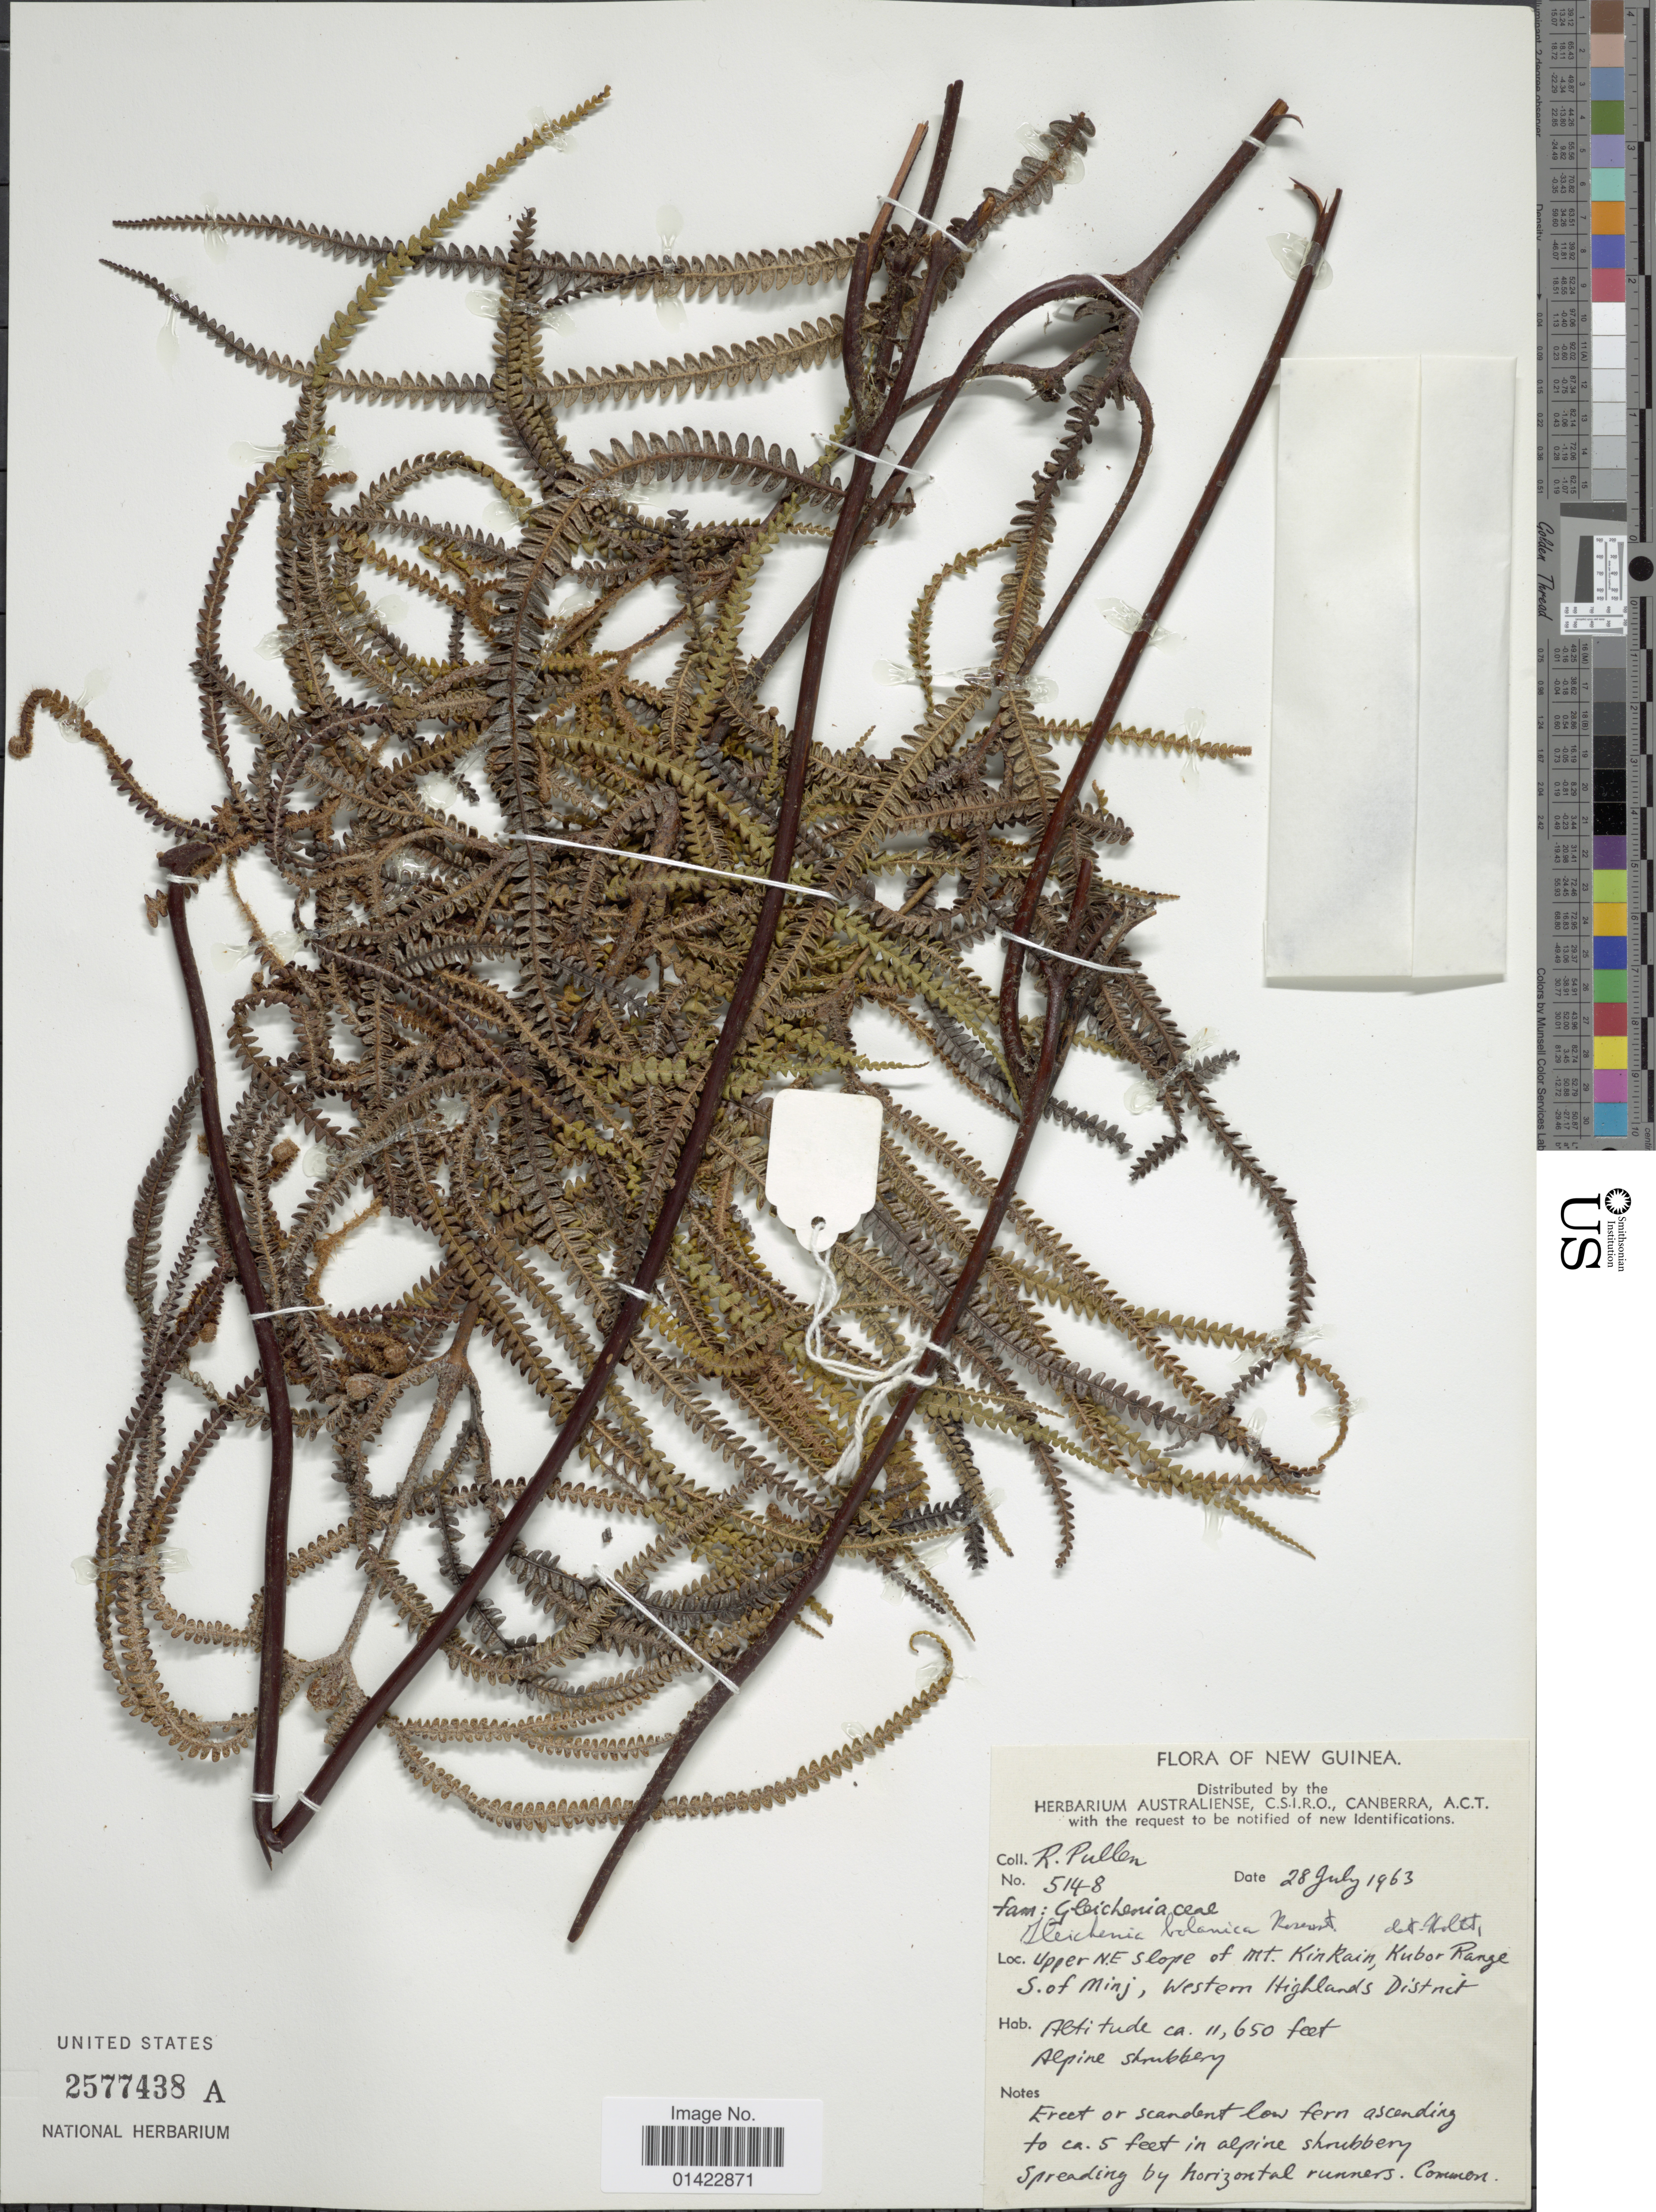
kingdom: Plantae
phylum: Tracheophyta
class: Polypodiopsida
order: Gleicheniales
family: Gleicheniaceae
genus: Sticherus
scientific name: Sticherus bolanicus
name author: (Rosenst.) Copel.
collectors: R. Pullen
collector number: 514-8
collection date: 1963-07-28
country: Papua New Guinea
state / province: Western Highlands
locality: Upper, NE slope of Mt.Kinkain, Kubor Range S. of Minj. New Guinea.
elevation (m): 3551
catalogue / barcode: US 2577438A